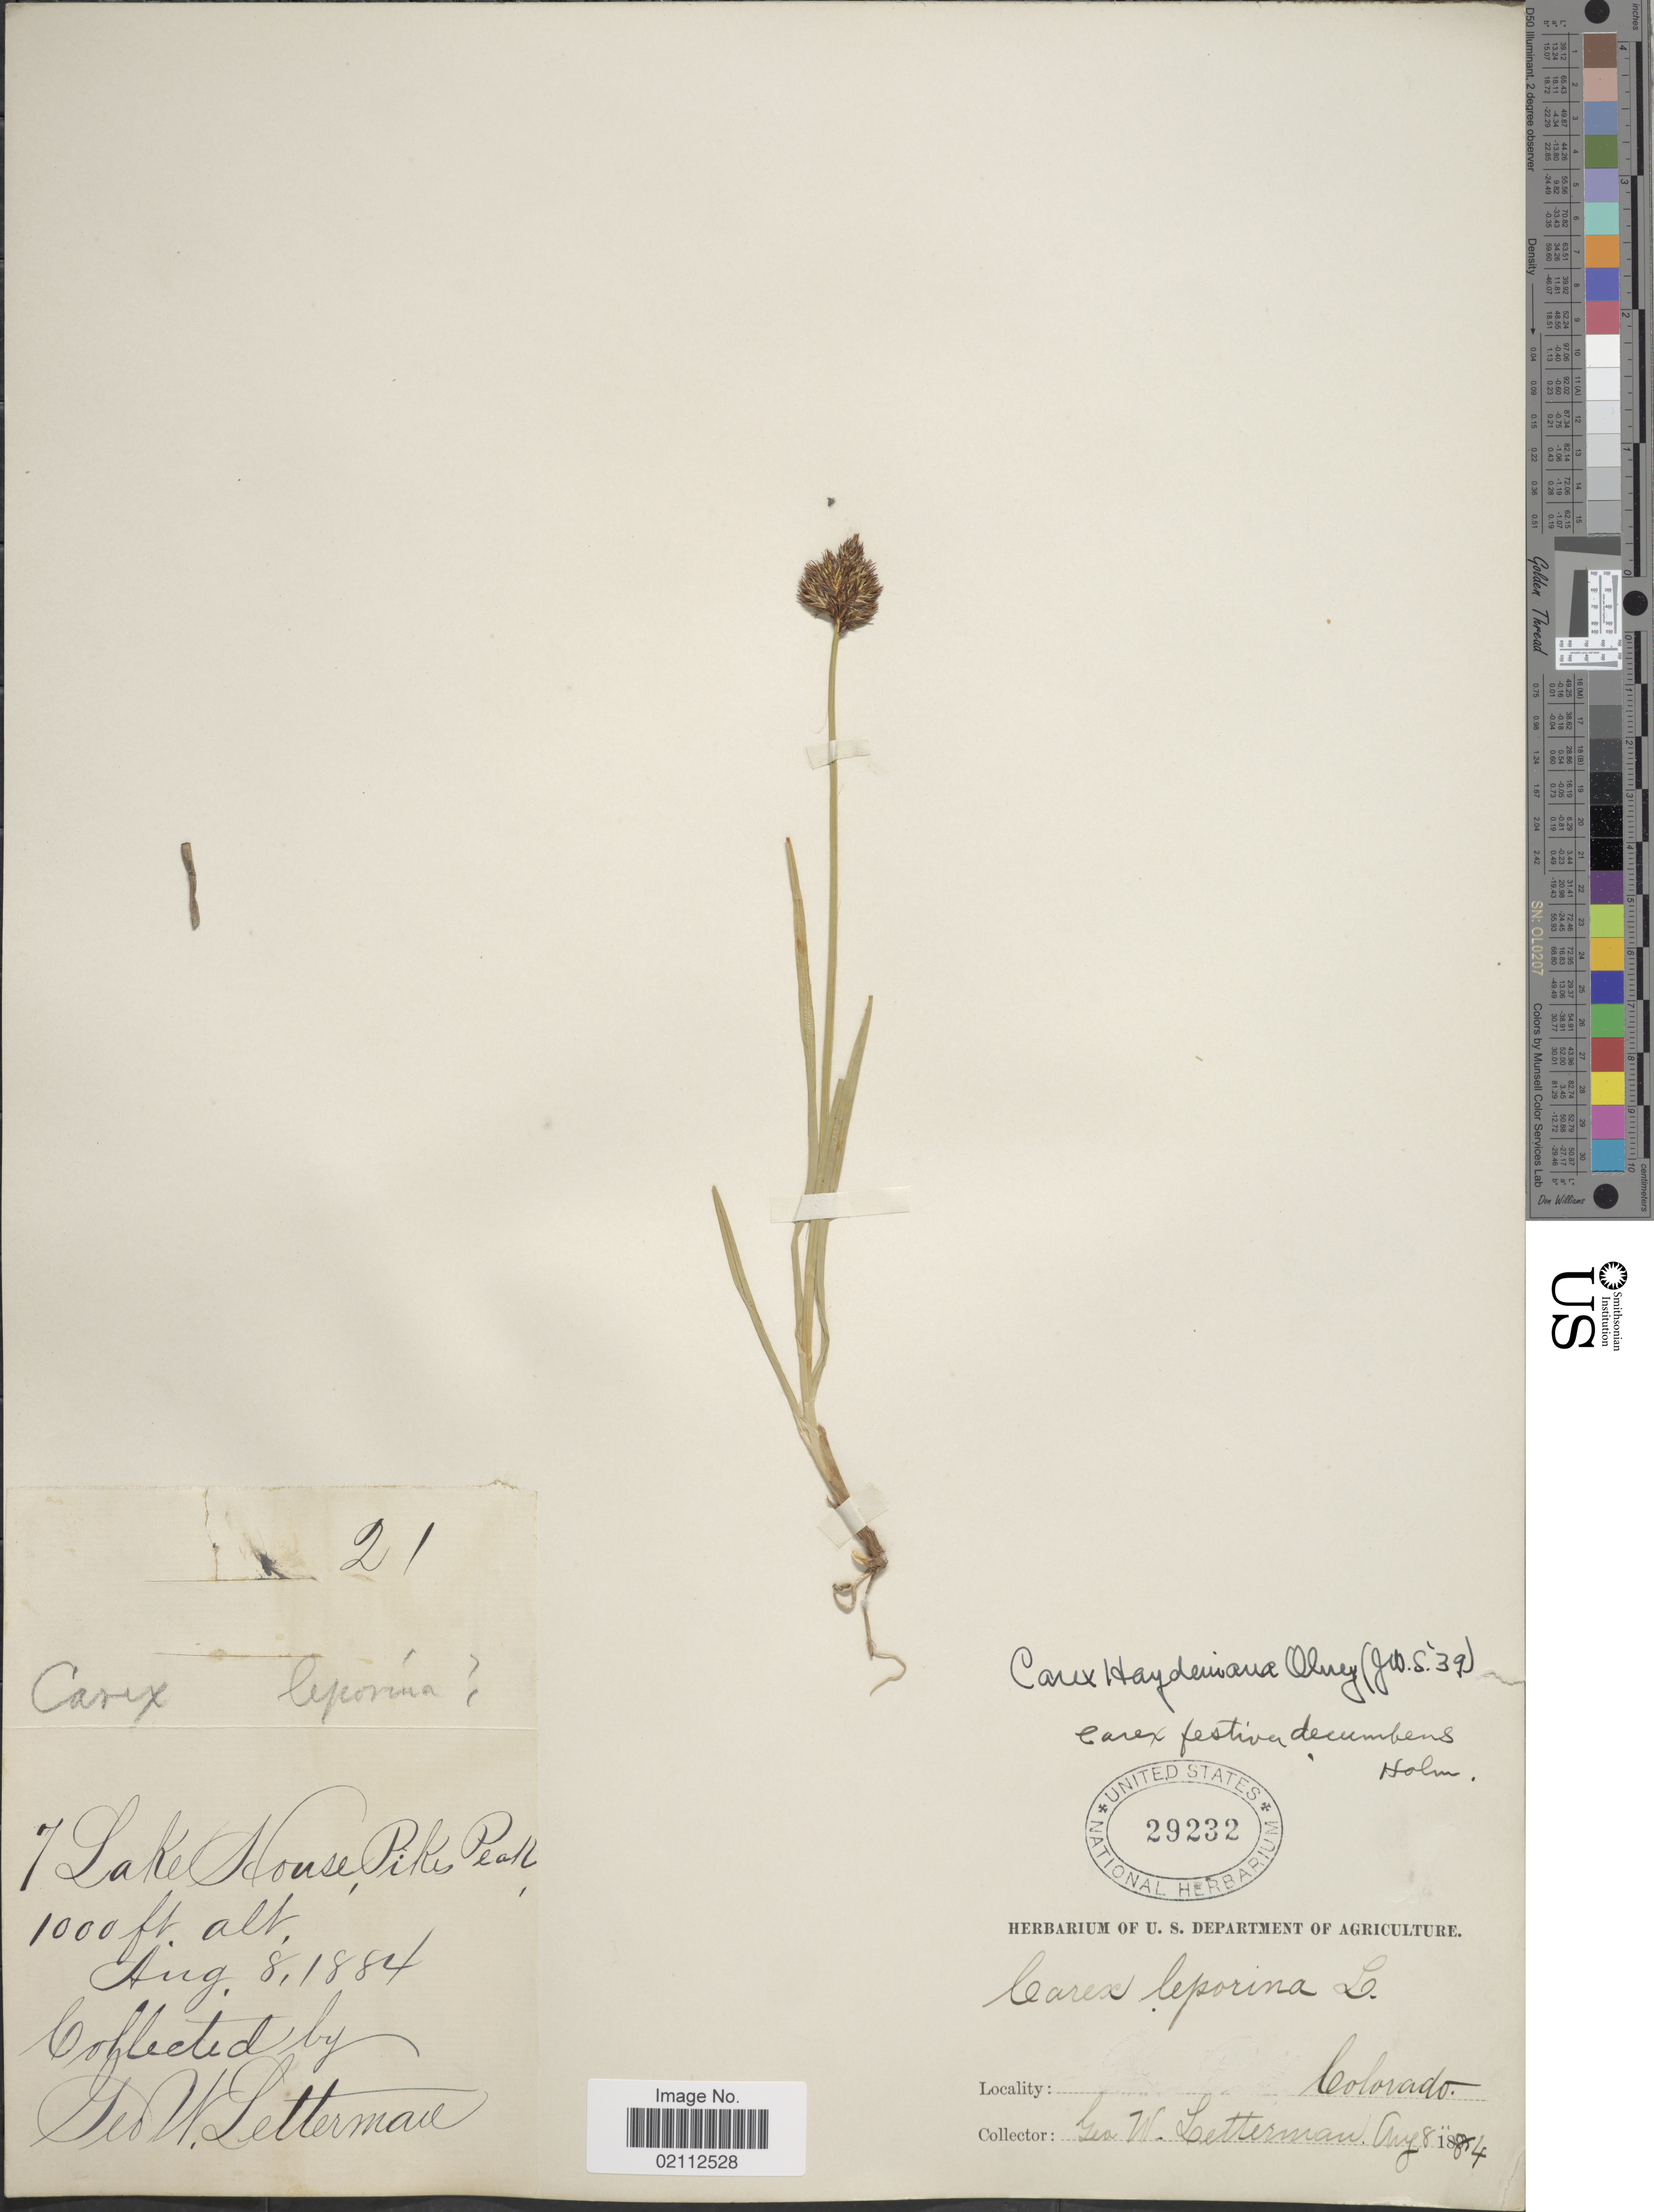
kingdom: Plantae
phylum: Tracheophyta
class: Liliopsida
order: Poales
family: Cyperaceae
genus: Carex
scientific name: Carex haydeniana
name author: Olney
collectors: G. W. Letterman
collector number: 7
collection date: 1884-08-08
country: United States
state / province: Colorado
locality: Lake House, Pikes Peak.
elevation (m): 305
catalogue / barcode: US 29232